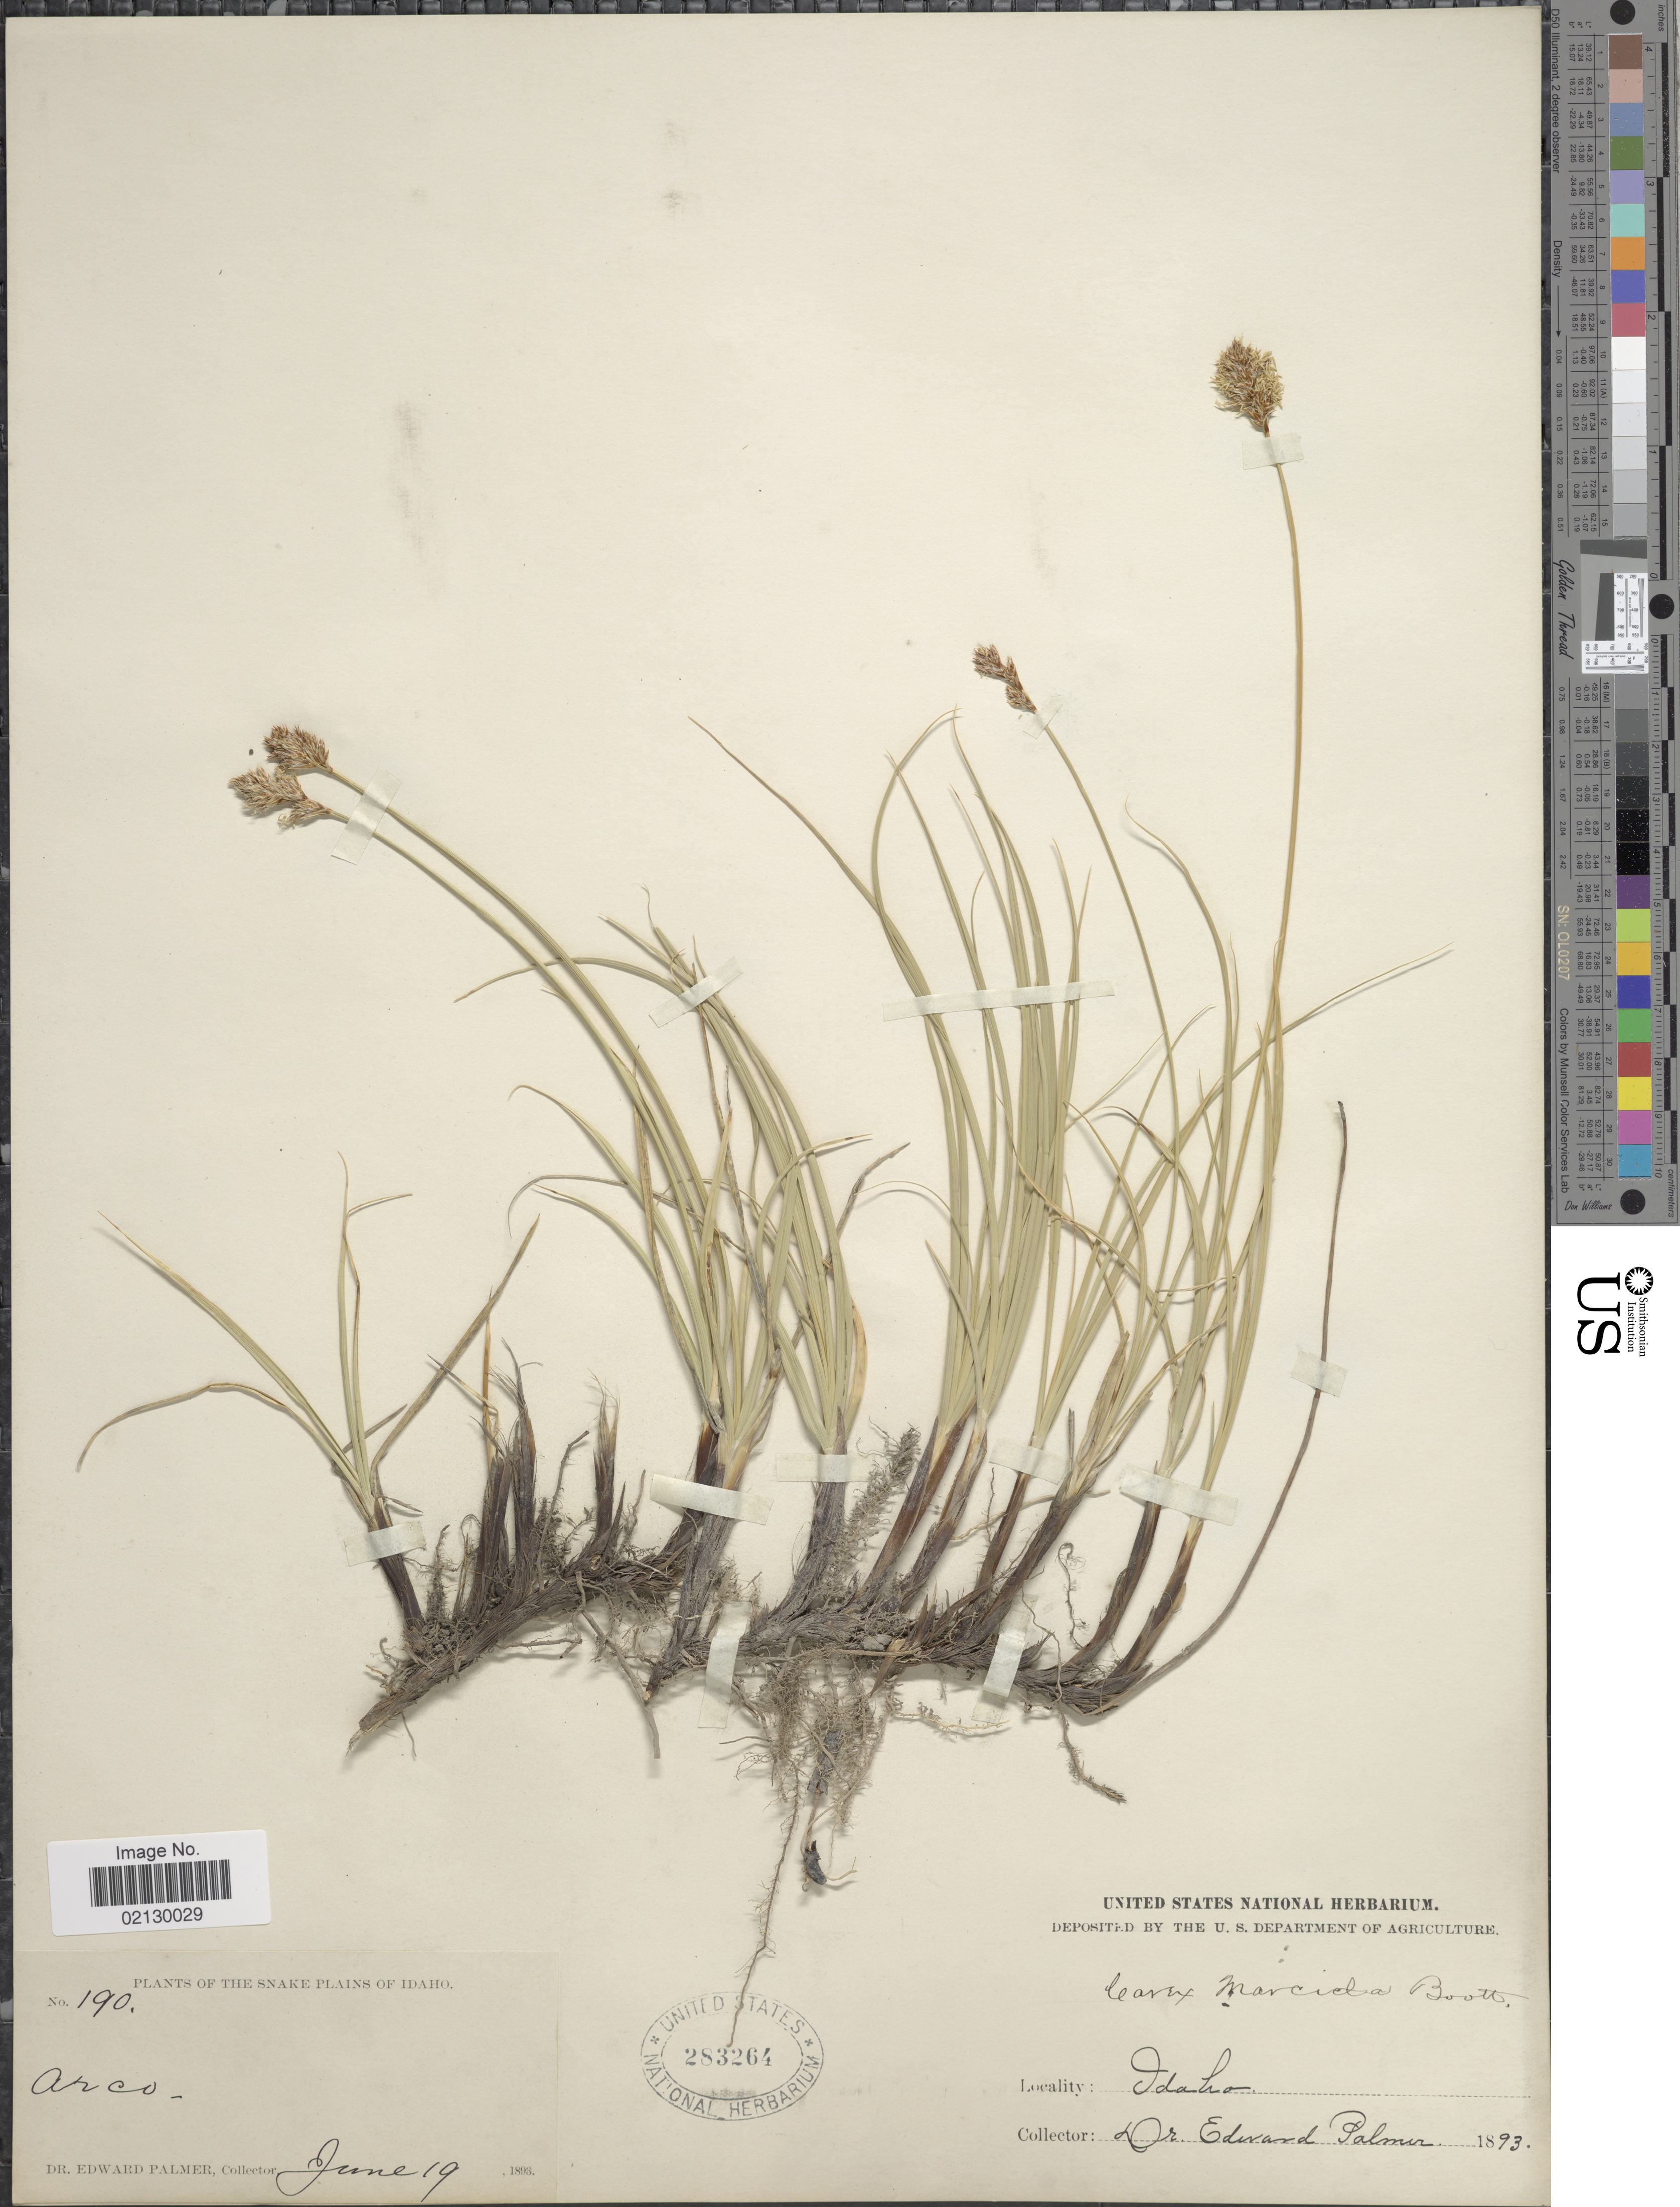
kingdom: Plantae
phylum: Tracheophyta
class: Liliopsida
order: Poales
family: Cyperaceae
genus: Carex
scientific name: Carex praegracilis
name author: W. Boott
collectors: E. Palmer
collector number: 190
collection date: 1893-06-19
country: United States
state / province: Idaho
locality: The Snake Plains of Idaho. Arco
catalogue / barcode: US 283264